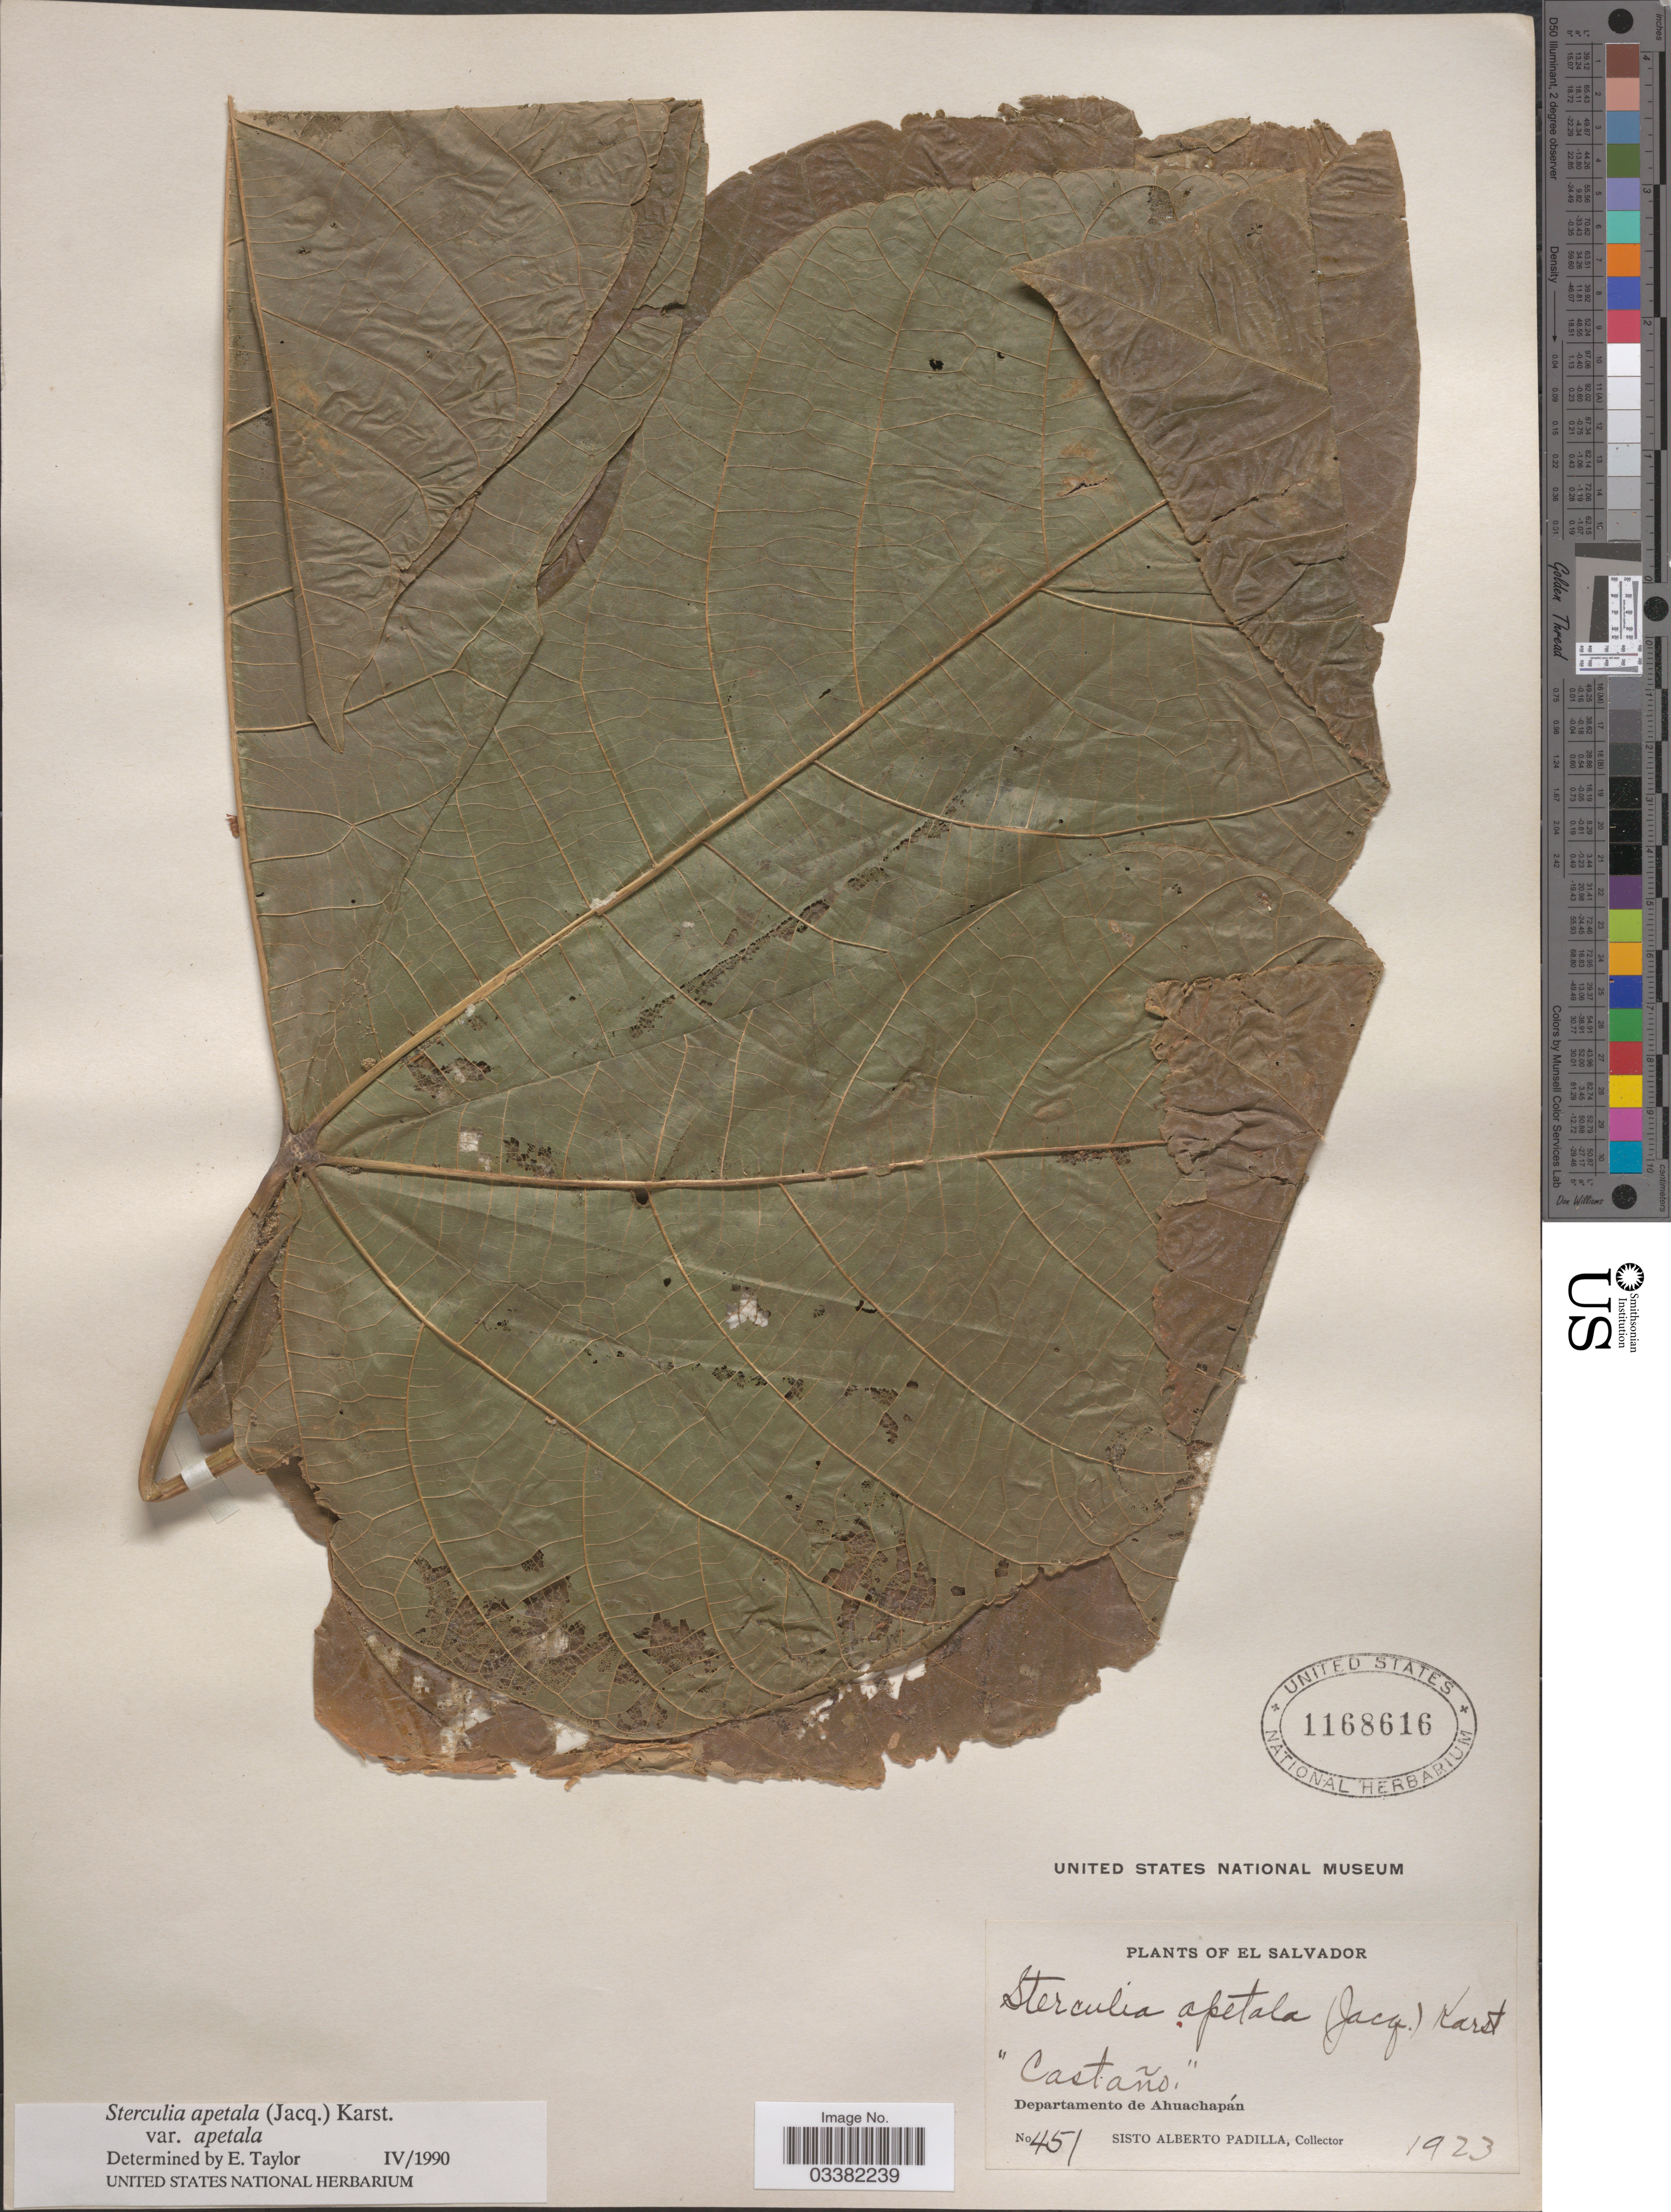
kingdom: Plantae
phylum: Tracheophyta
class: Magnoliopsida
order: Malvales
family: Malvaceae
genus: Sterculia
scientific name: Sterculia apetala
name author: (Jacq.) H. Karst.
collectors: S. A. Padilla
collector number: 451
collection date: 1923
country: El Salvador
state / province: Ahuachapan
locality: Departamento de Ahuachapán.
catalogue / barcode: US 1168616